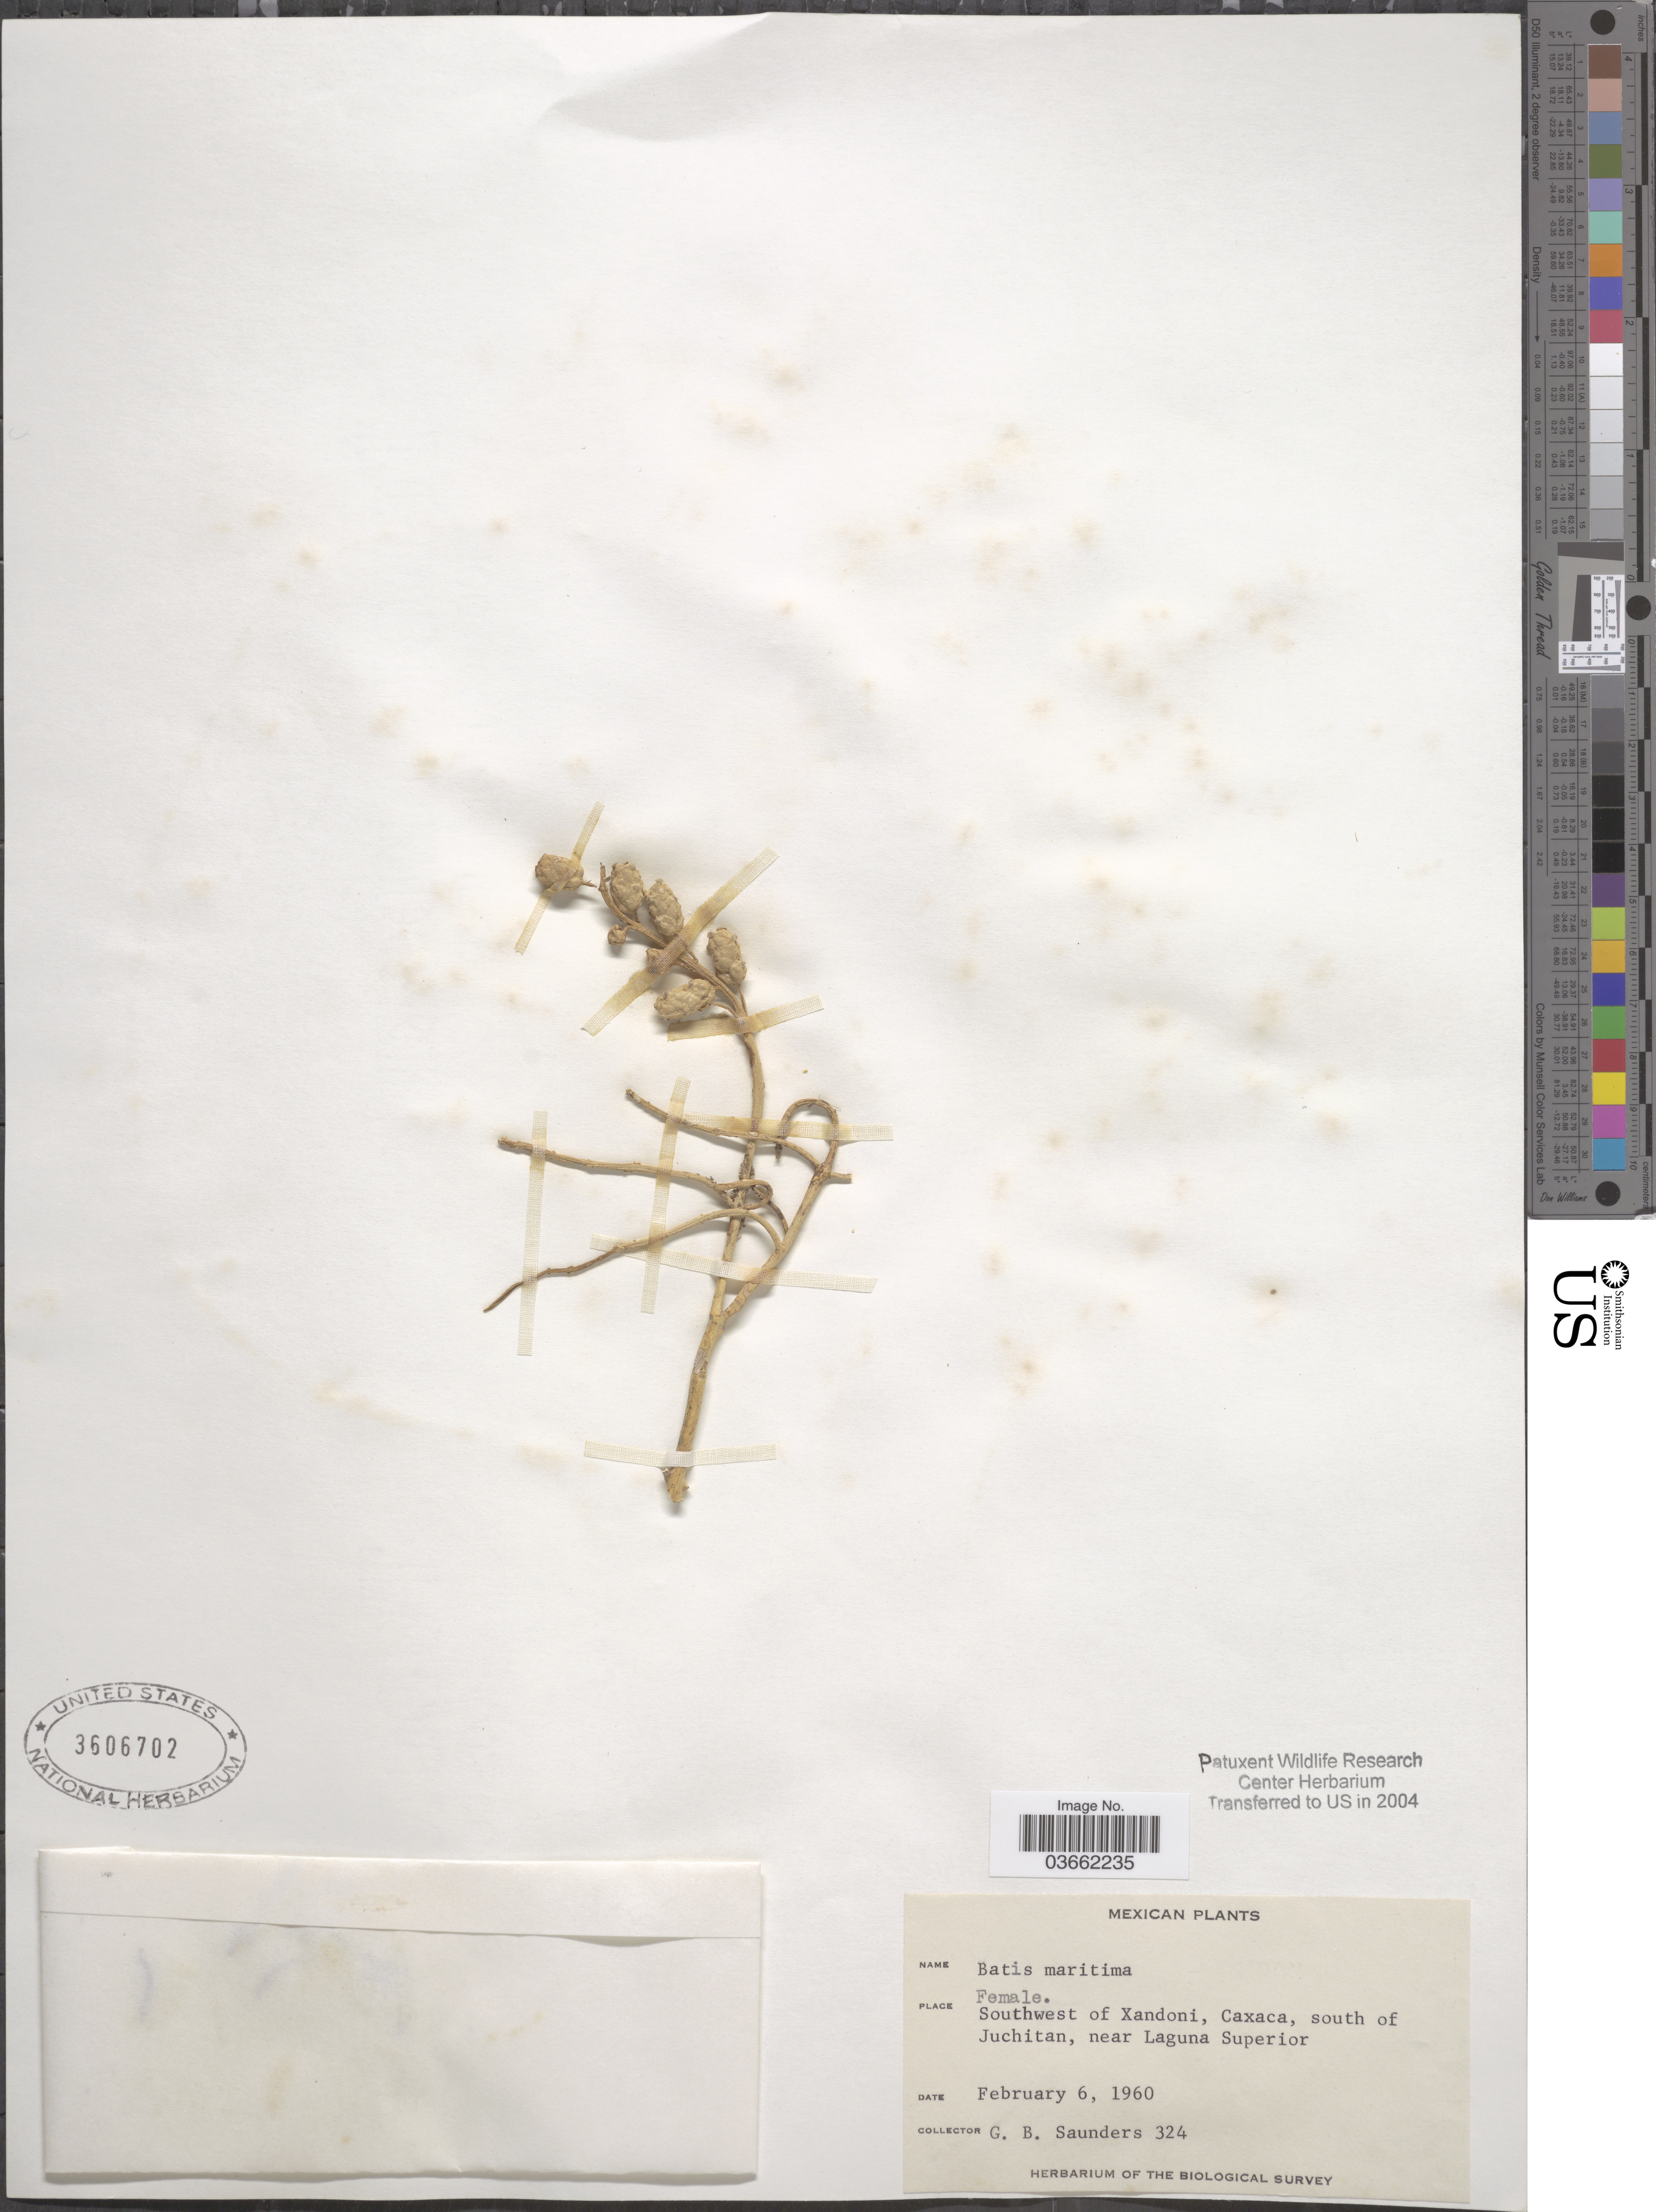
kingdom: Plantae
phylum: Tracheophyta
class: Magnoliopsida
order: Brassicales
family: Bataceae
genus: Batis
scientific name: Batis maritima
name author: L.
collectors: G. B. Saunders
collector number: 324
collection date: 1960-02-06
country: Mexico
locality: Southwest of Xandoni, Caxaca, south of Juchitan, near Laguna Superior.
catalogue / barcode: US 3606702